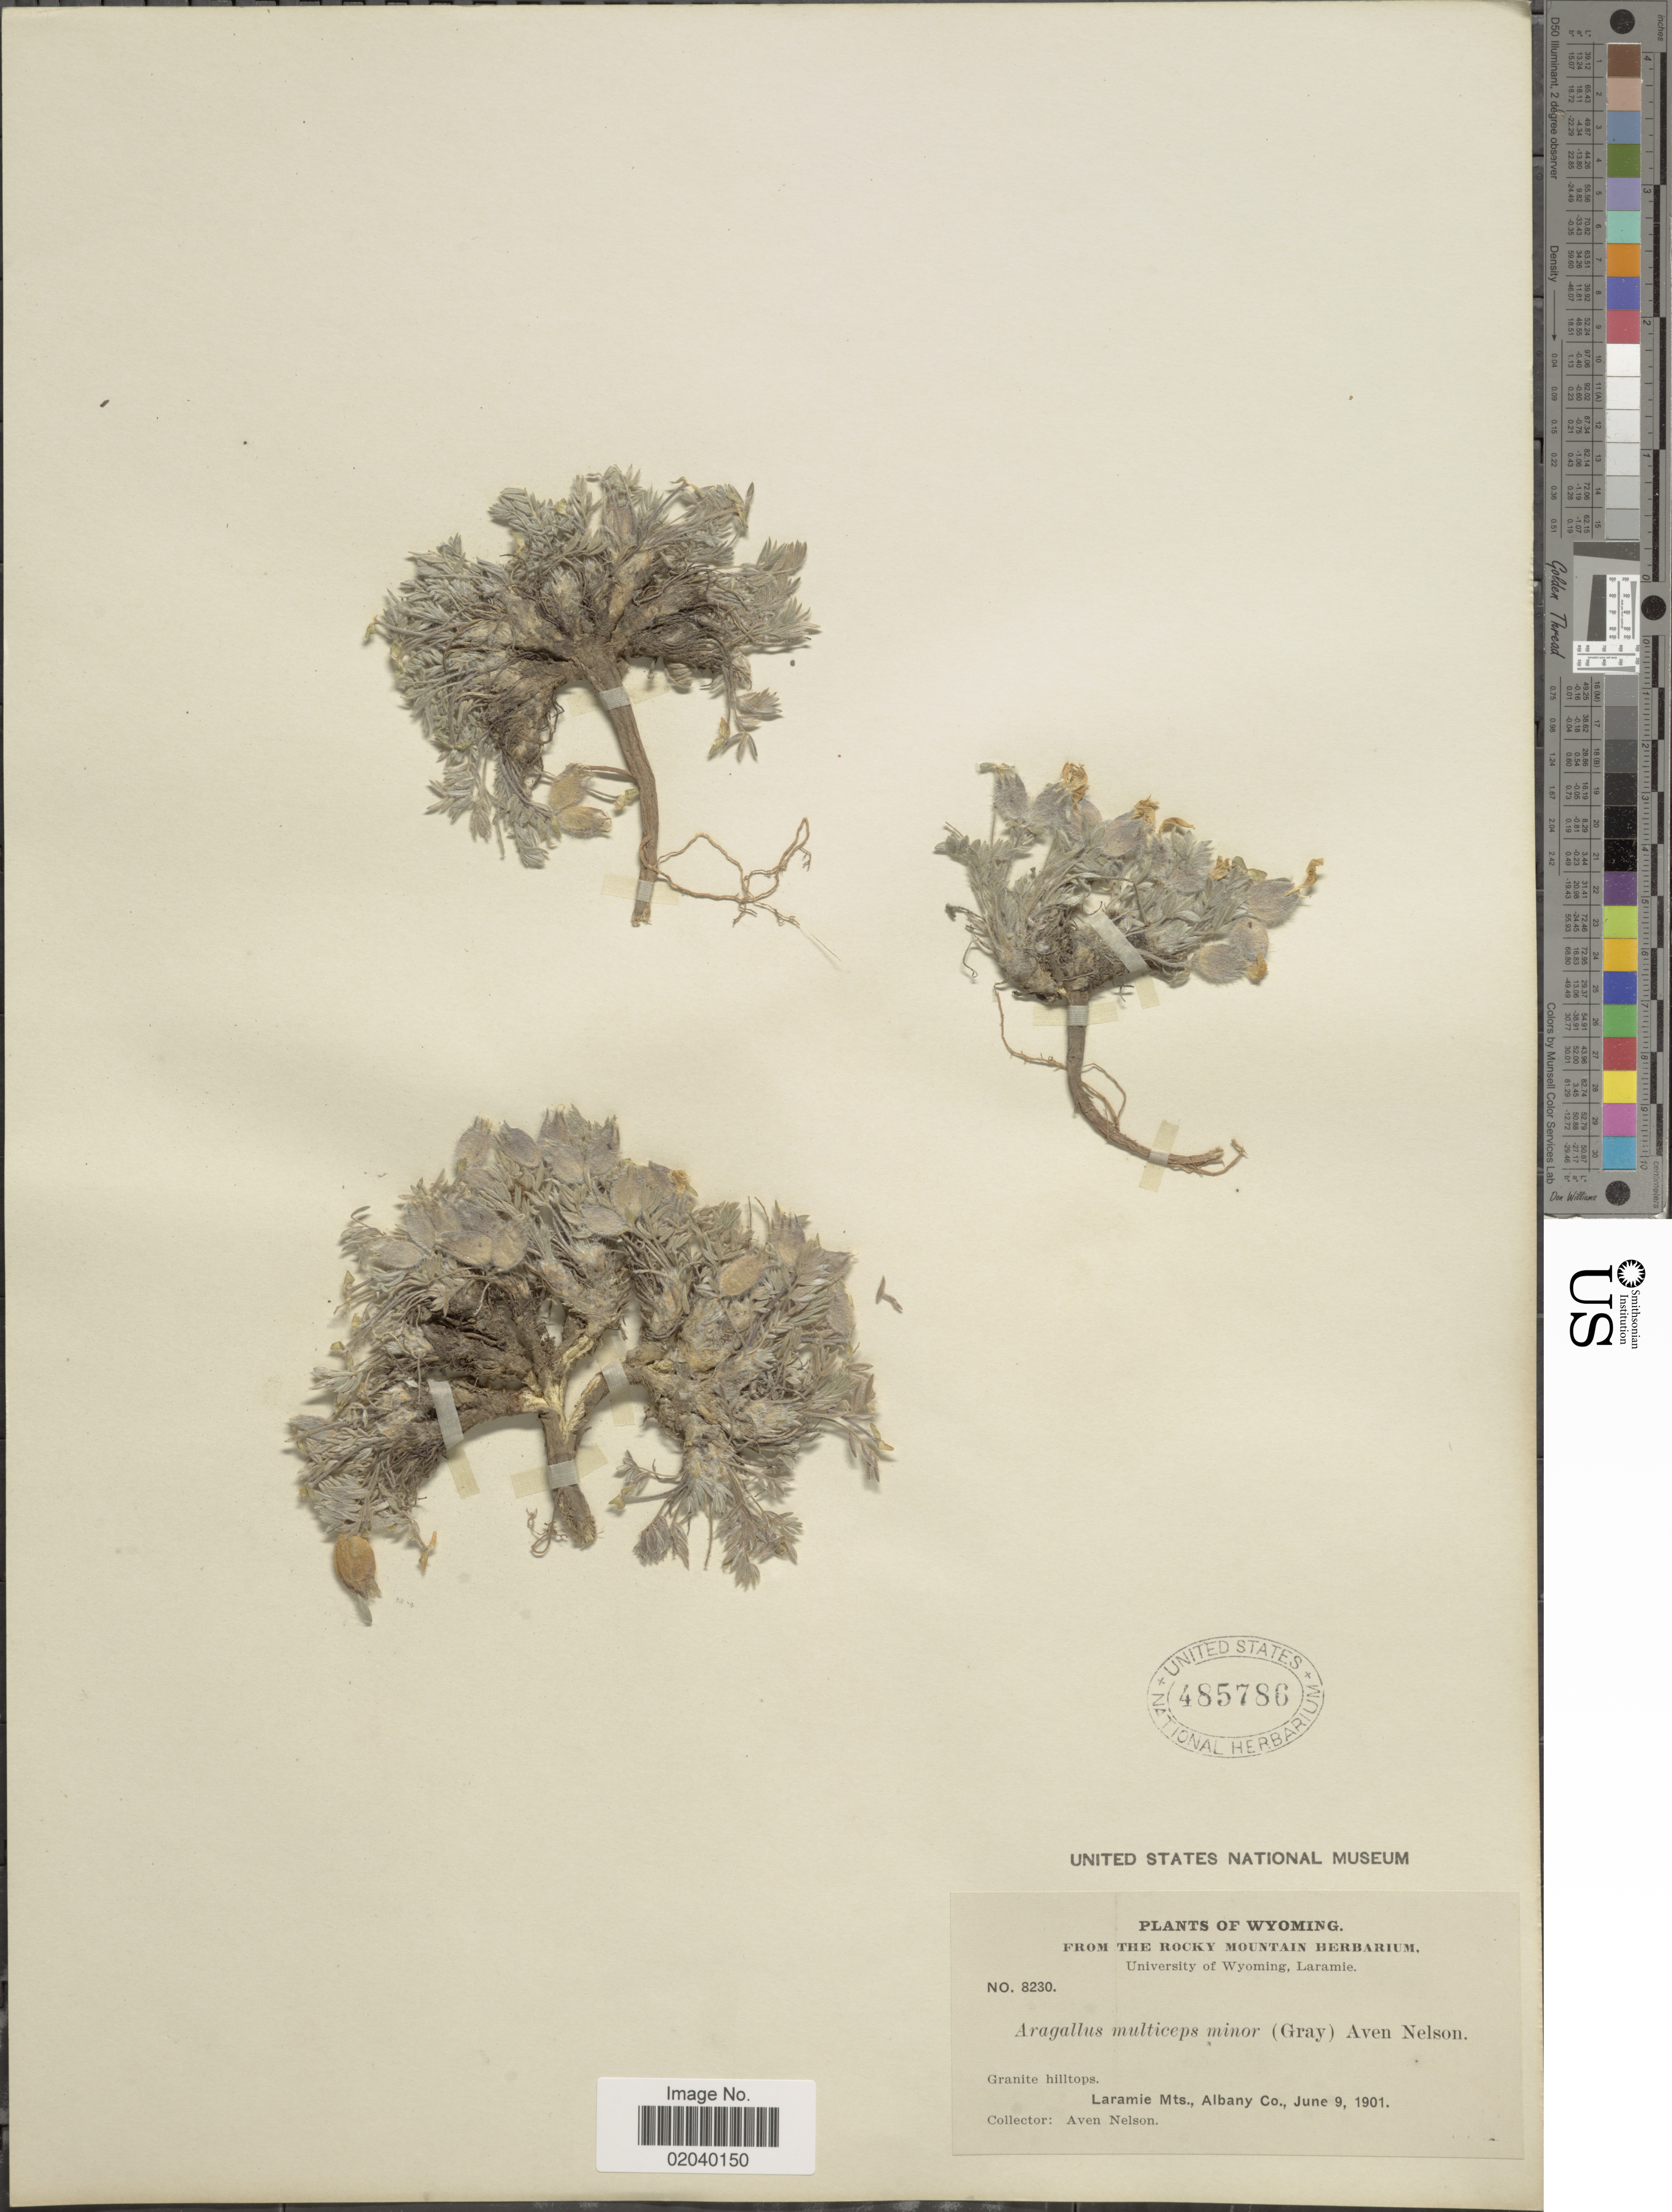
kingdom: Plantae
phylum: Tracheophyta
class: Magnoliopsida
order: Fabales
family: Fabaceae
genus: Oxytropis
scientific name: Oxytropis muticeps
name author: Nutt.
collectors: A. Nelson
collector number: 8230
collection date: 1901-06-09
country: United States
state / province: Wyoming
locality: Granite hilltops, Laramie Mts., Albany Co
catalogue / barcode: US 485786